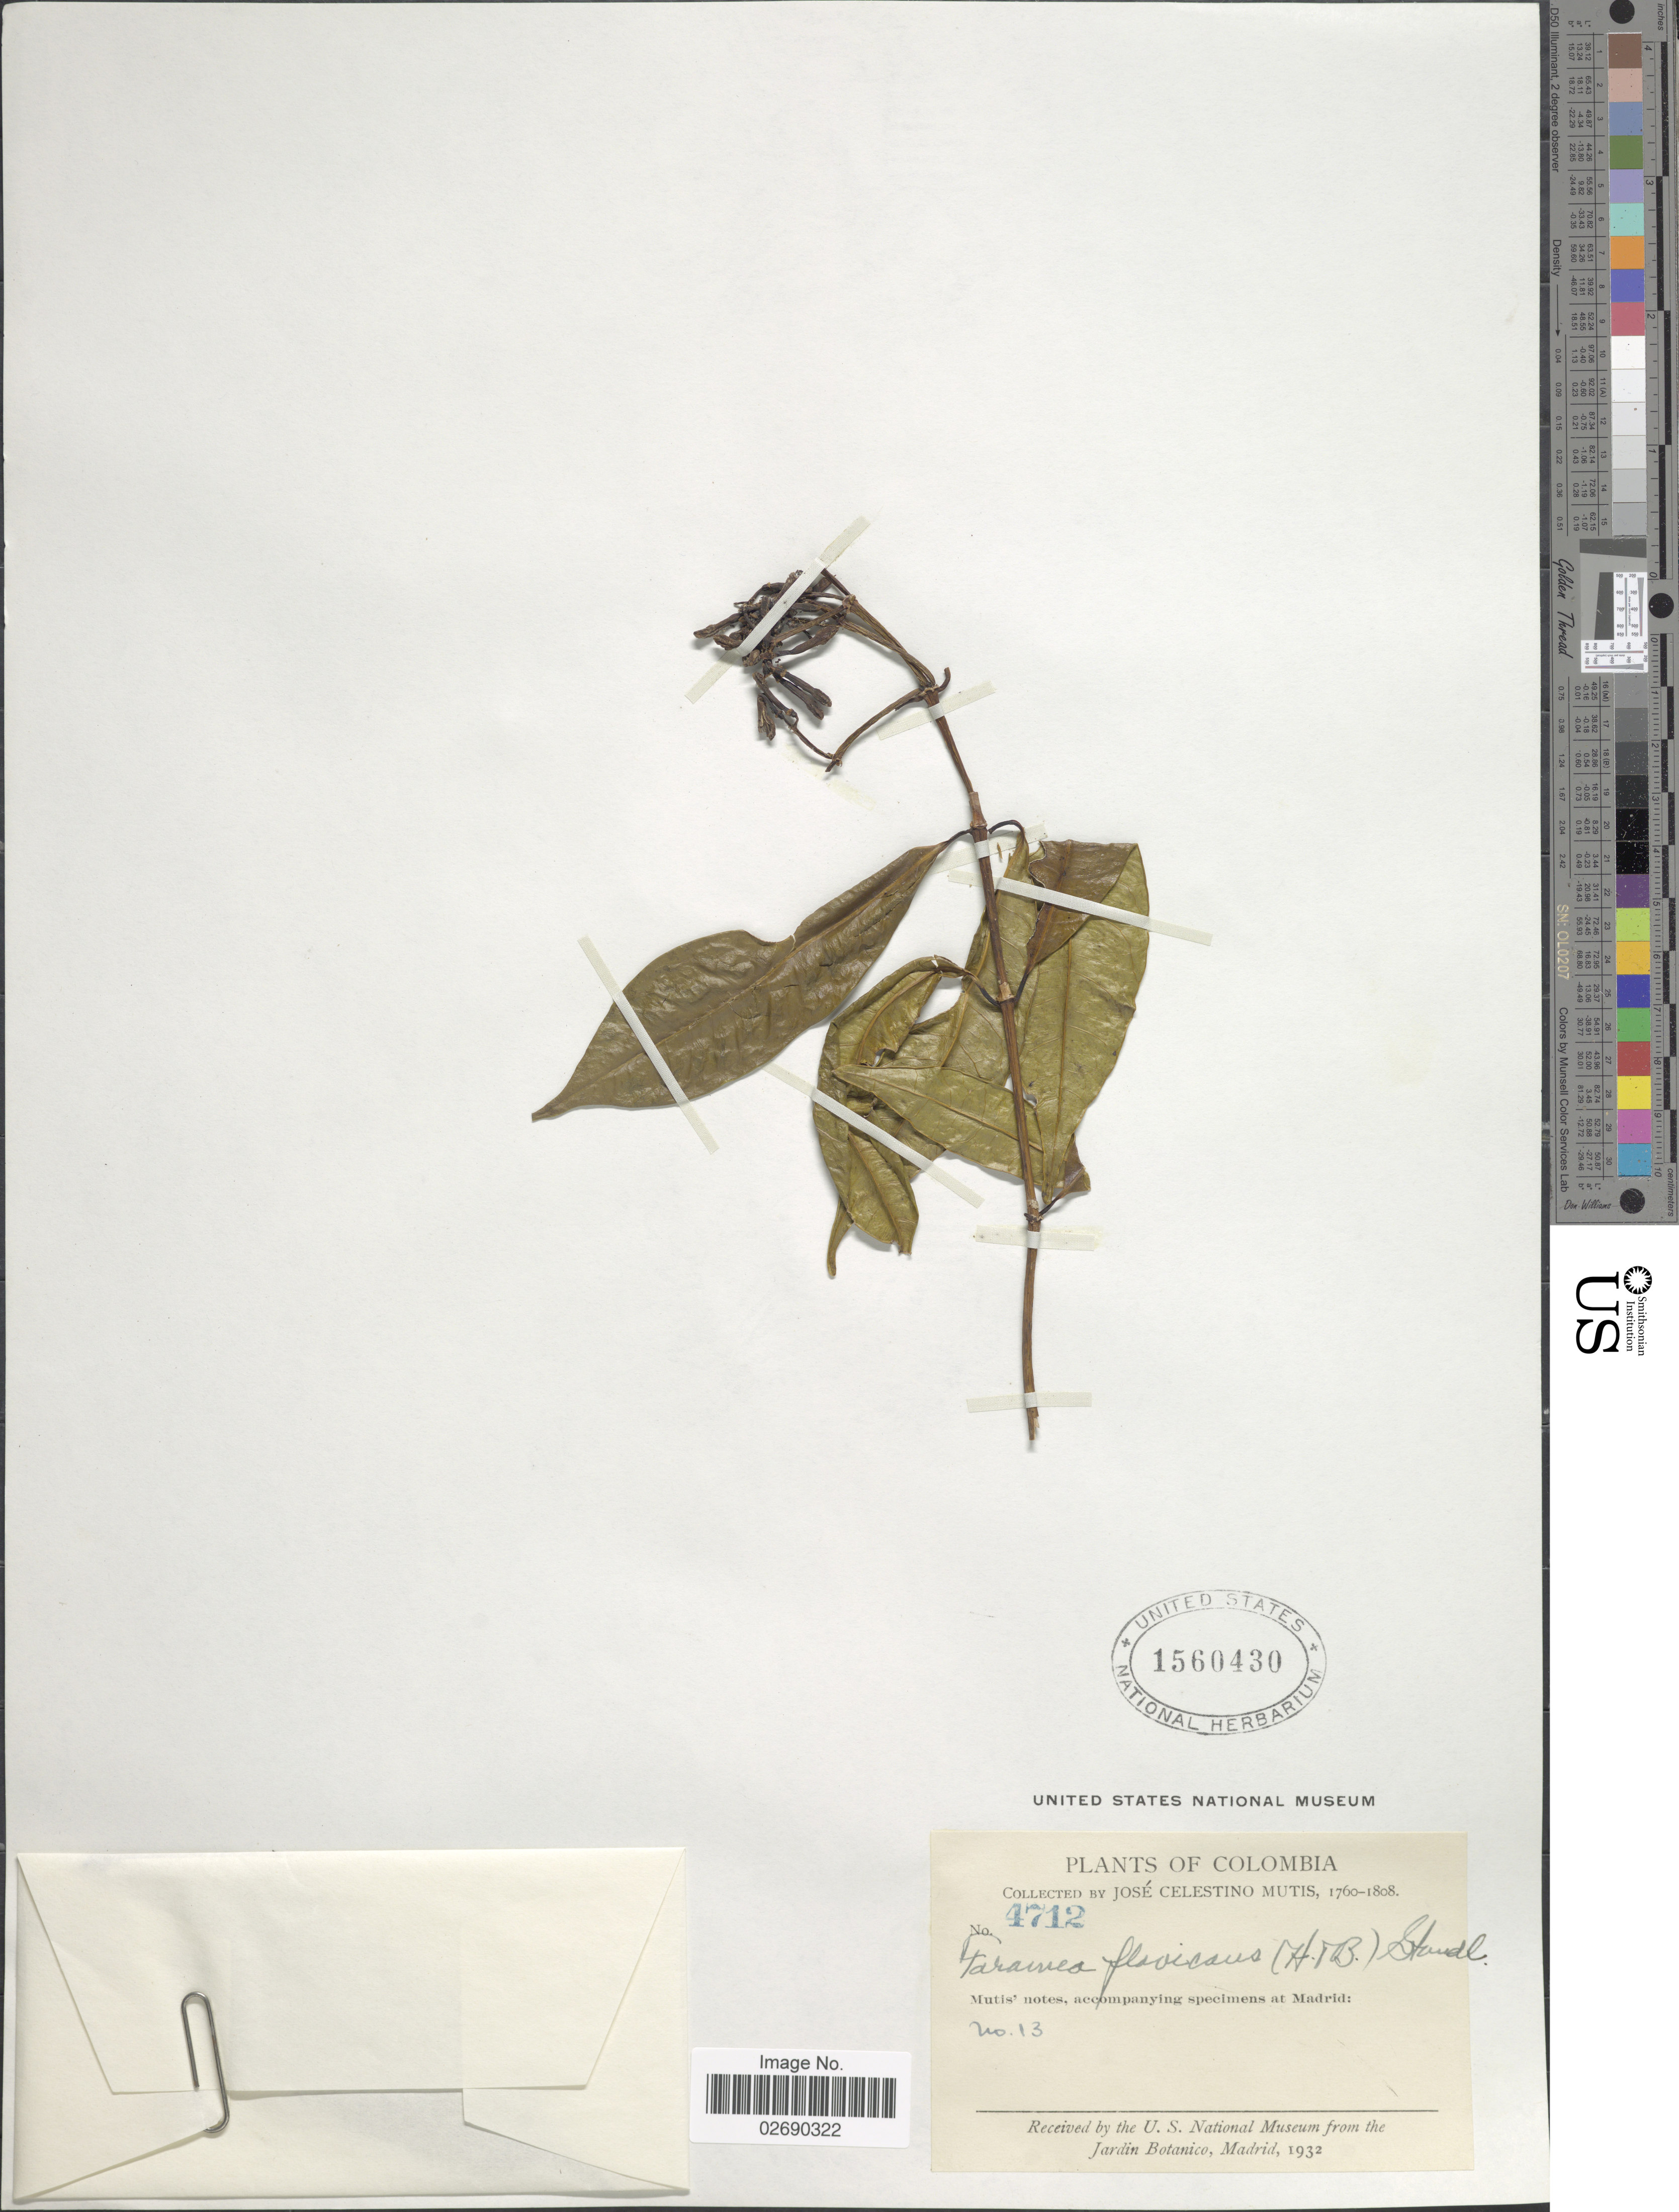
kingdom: Plantae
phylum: Tracheophyta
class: Magnoliopsida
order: Gentianales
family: Rubiaceae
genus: Faramea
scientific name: Faramea flavicans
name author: (Roem. & Schult.) Standl.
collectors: J. C. B. Mutis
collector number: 4712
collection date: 1760/1808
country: Colombia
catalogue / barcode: US 1560430